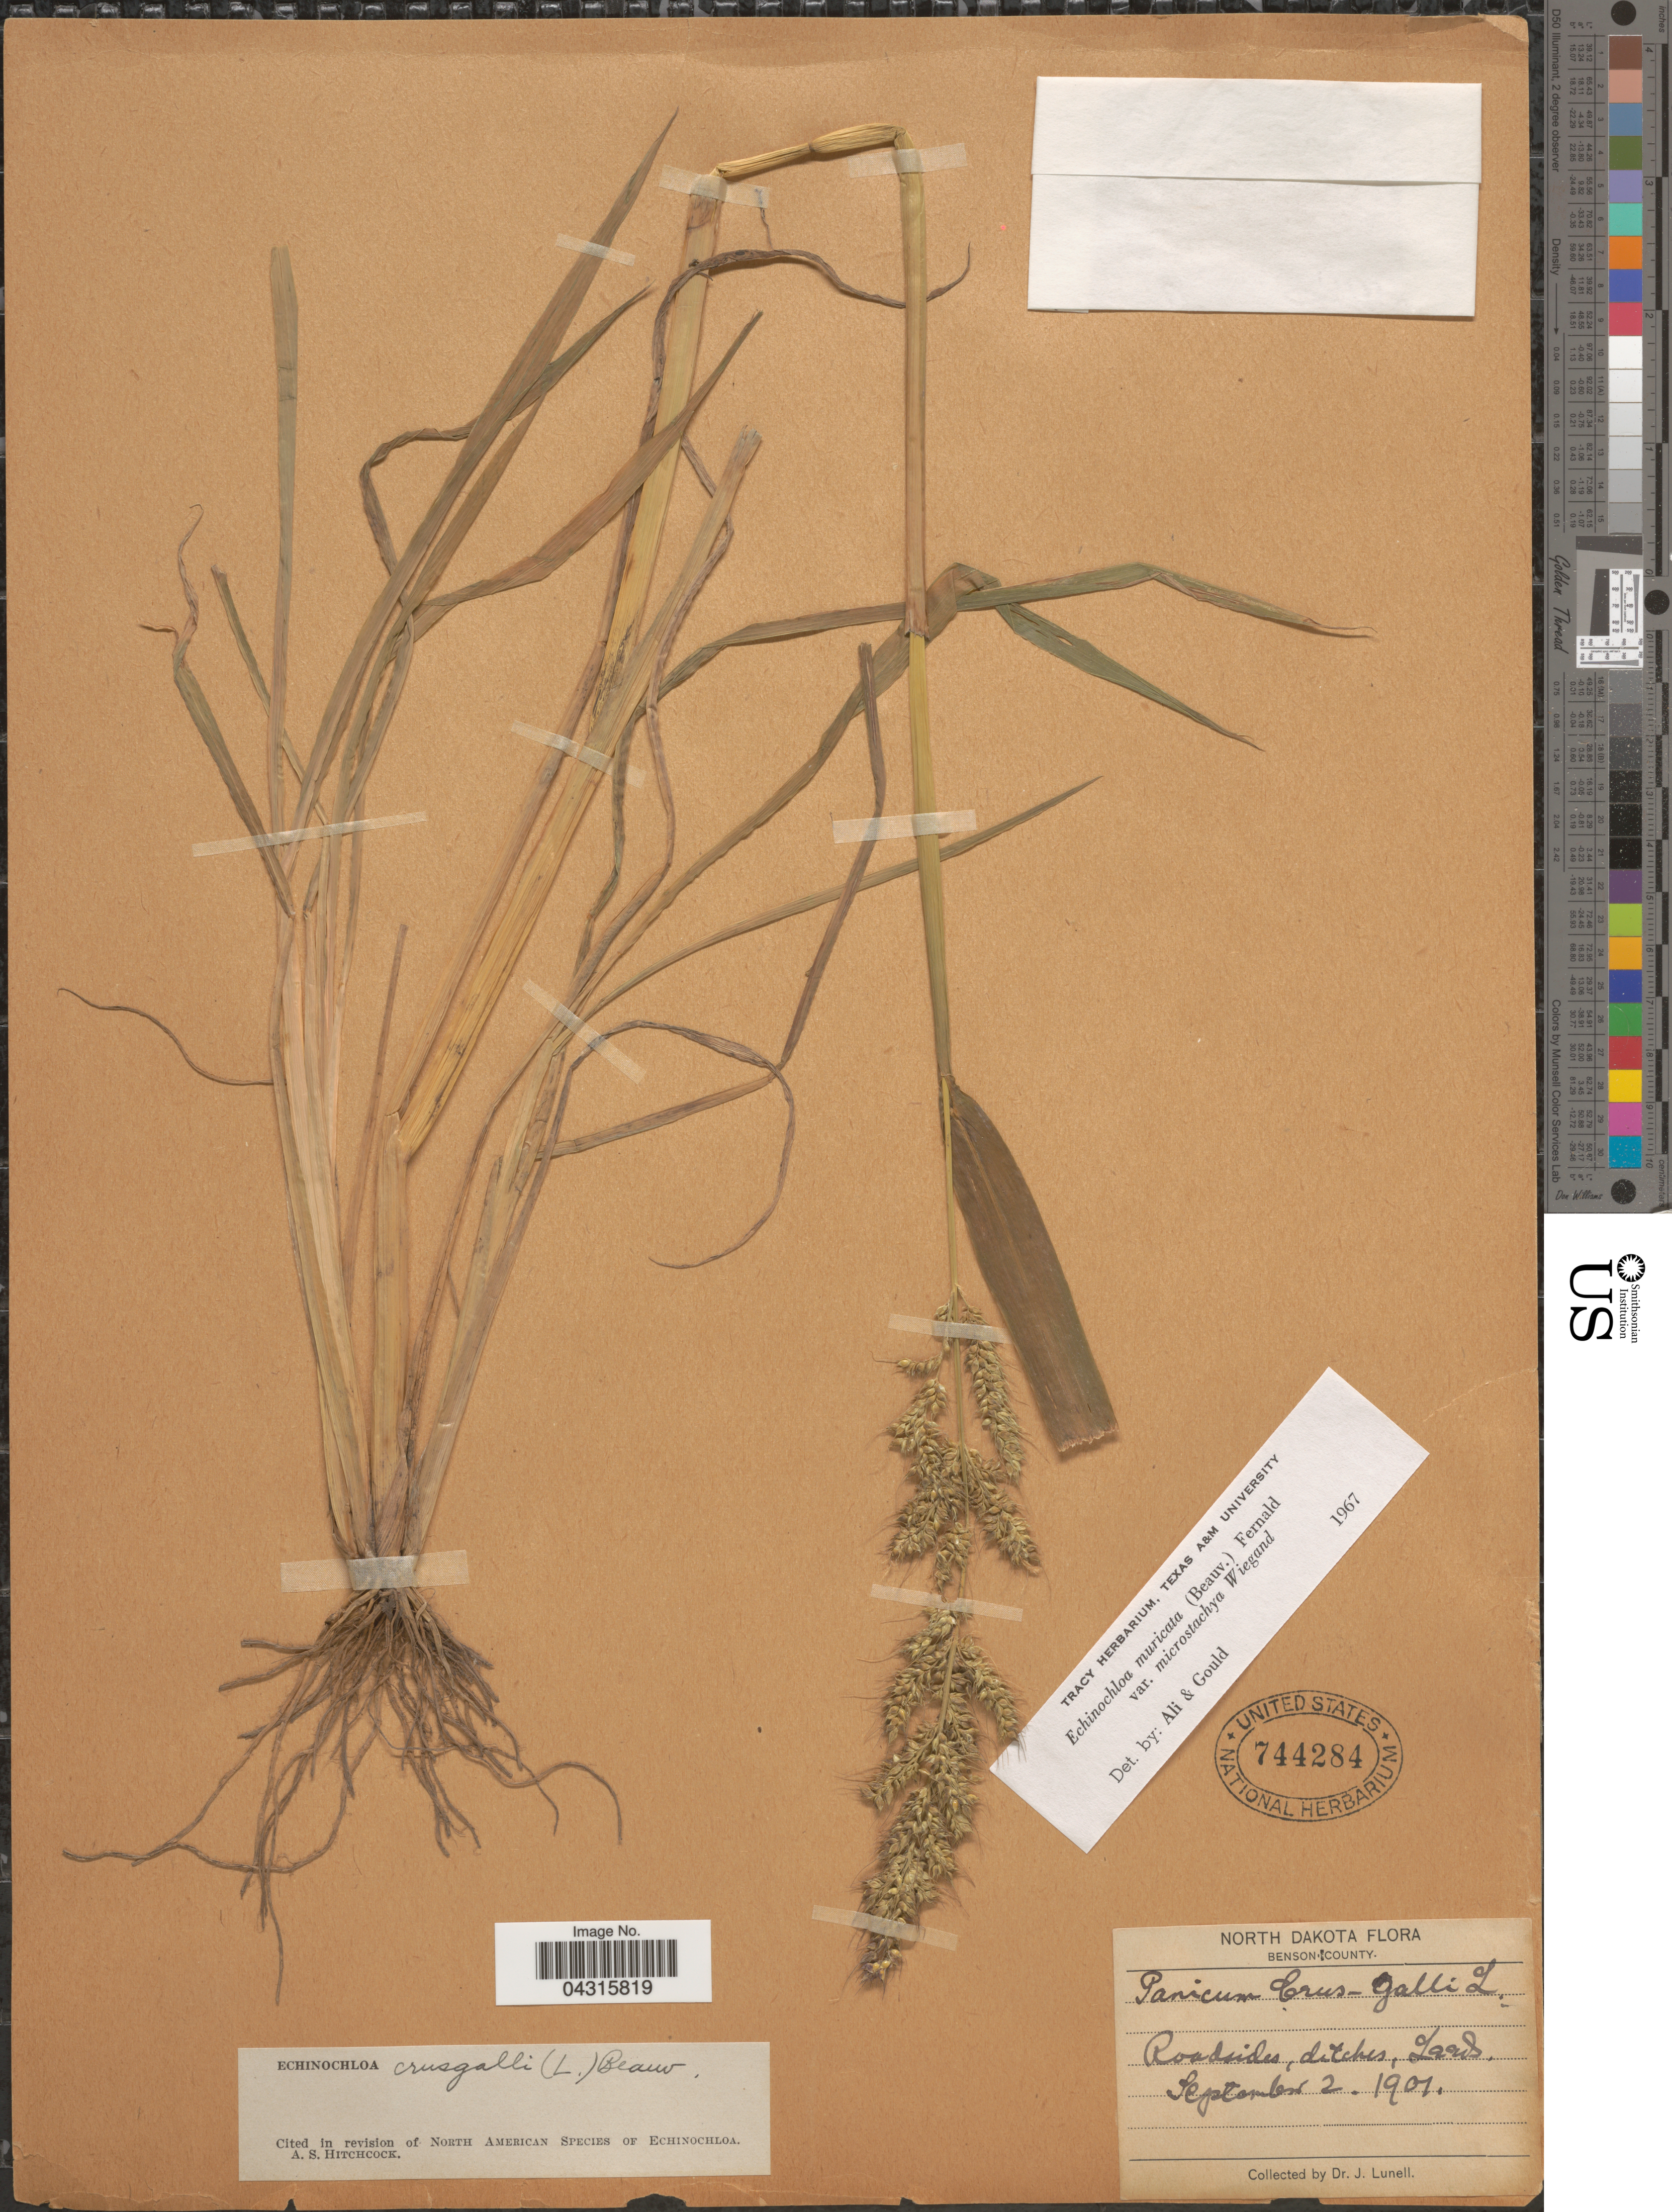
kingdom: Plantae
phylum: Tracheophyta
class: Liliopsida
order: Poales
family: Poaceae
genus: Echinochloa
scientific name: Echinochloa muricata var. microstachya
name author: Wiegand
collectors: J. Lunell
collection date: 1901-09-02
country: United States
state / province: North Dakota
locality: Benson County. Roadsides, ditches, Leeds.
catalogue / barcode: US 744284